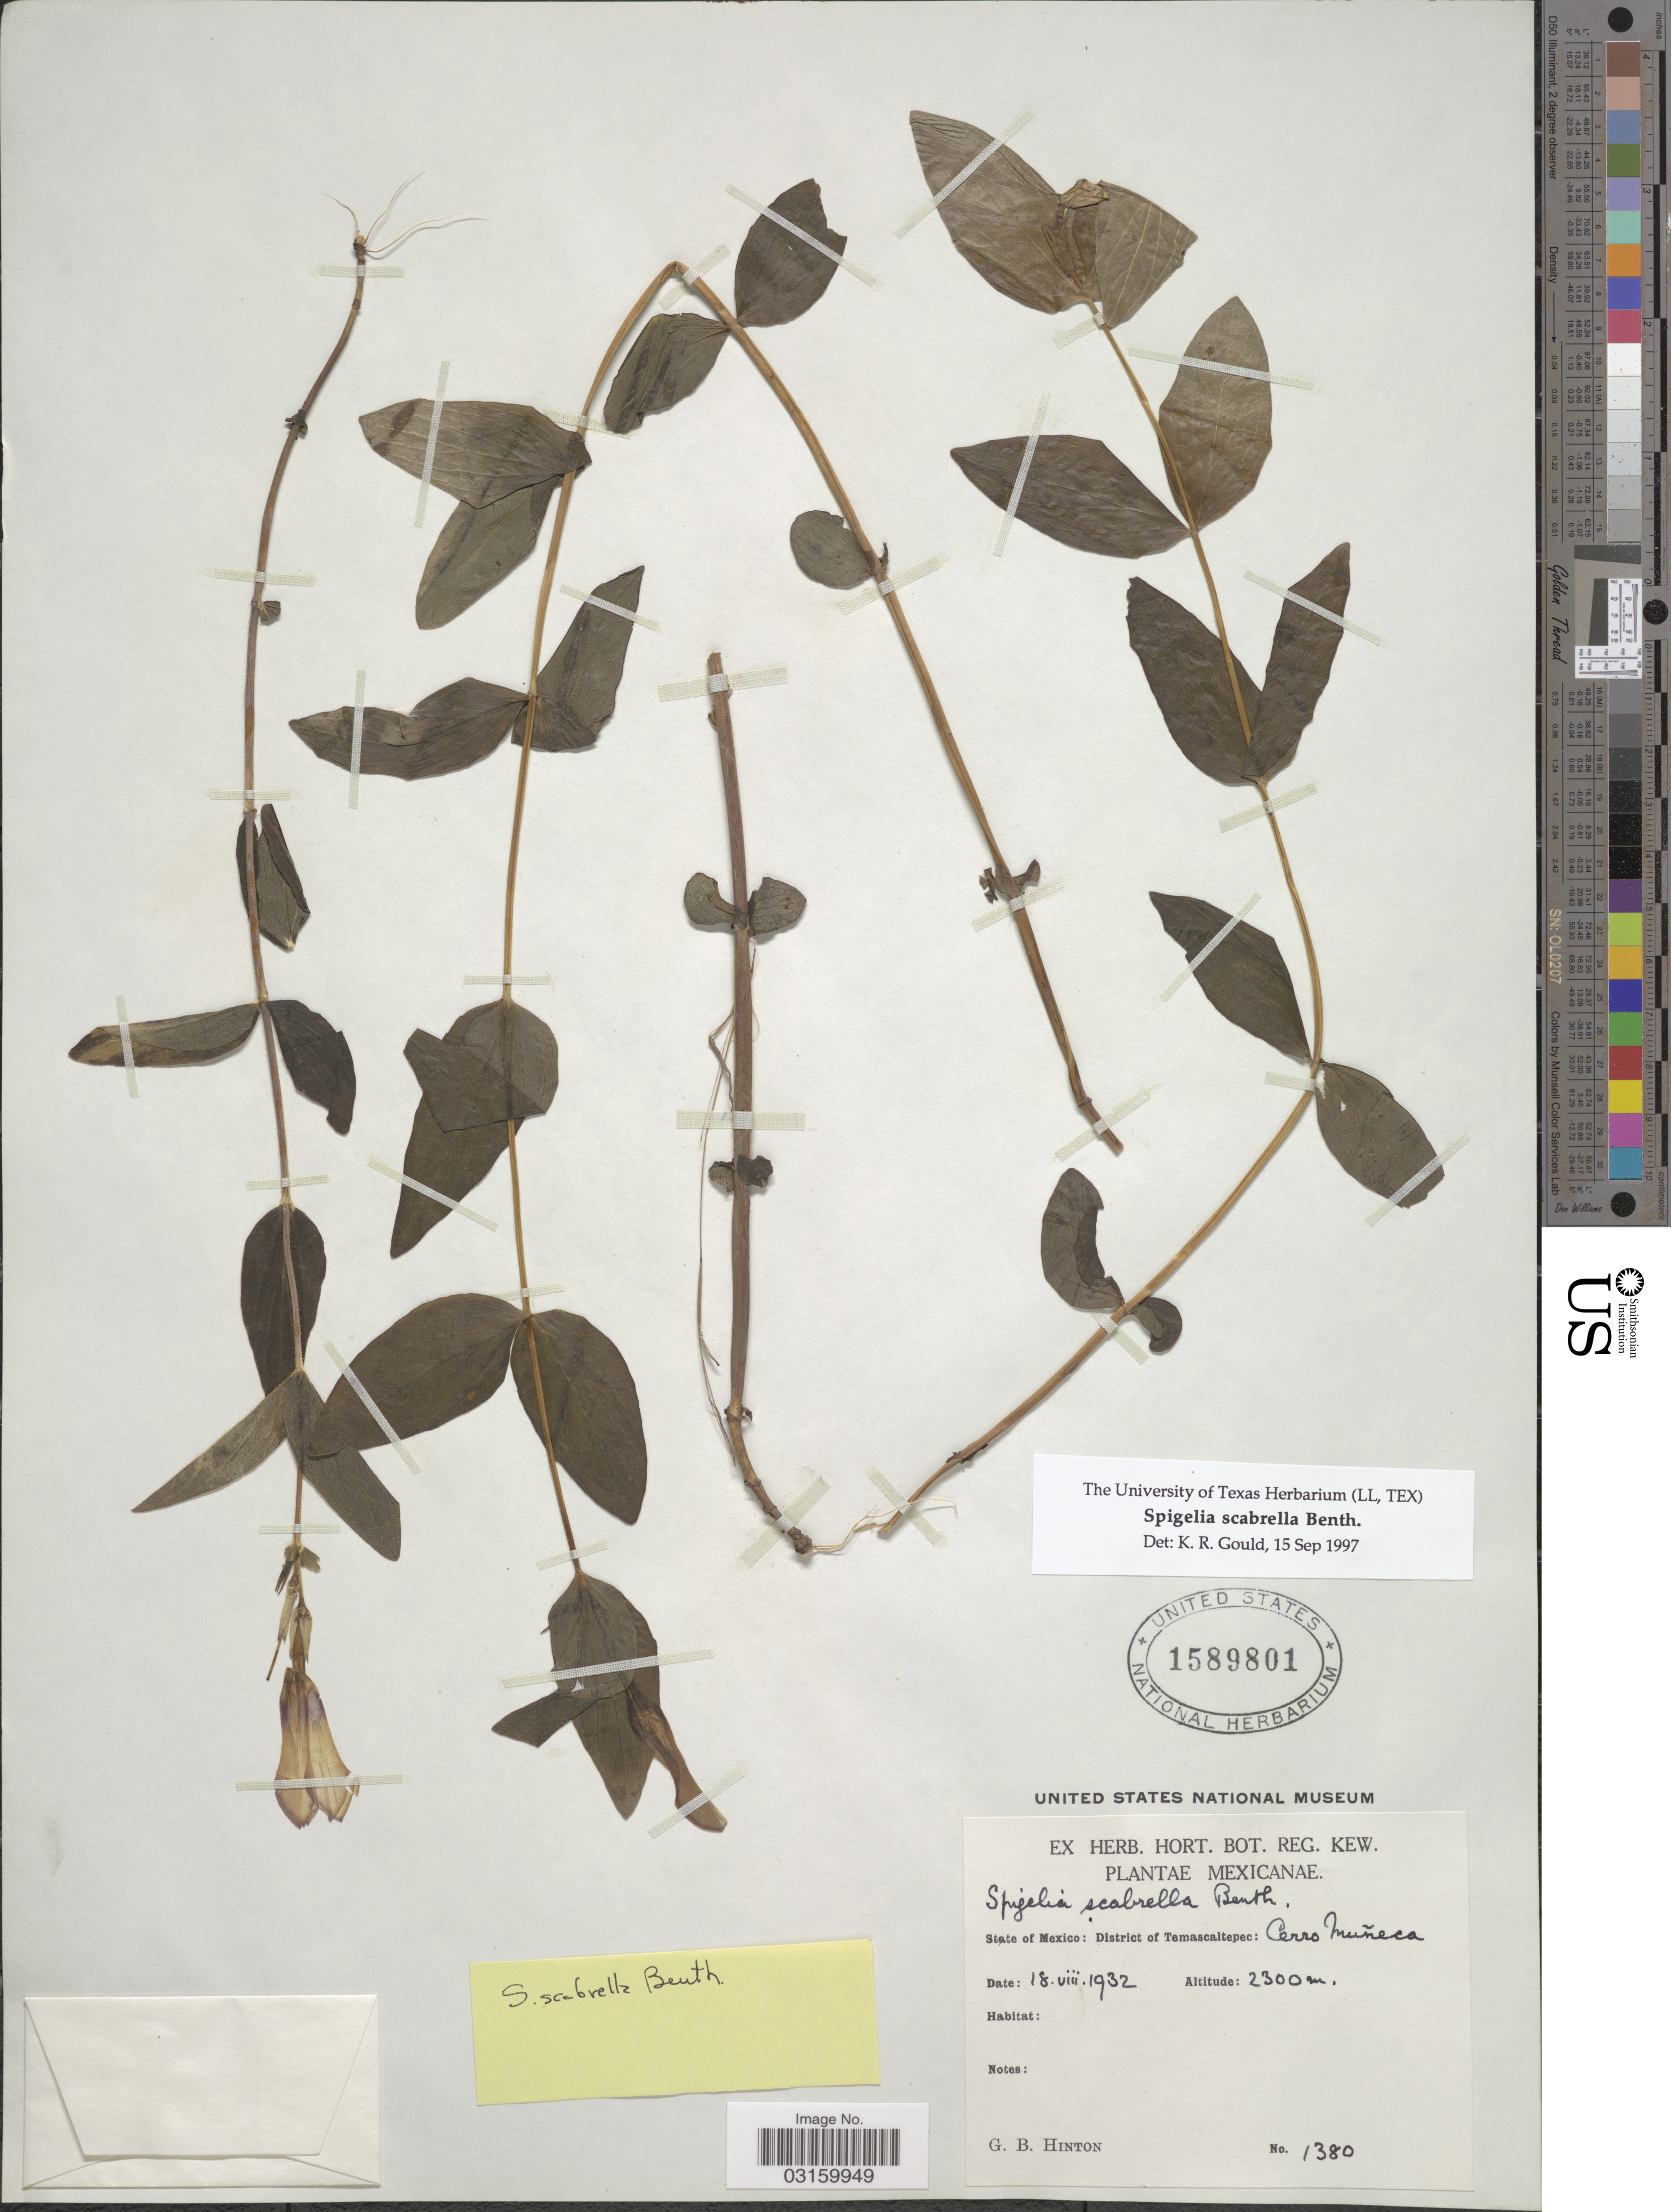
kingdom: Plantae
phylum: Tracheophyta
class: Magnoliopsida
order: Gentianales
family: Loganiaceae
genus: Spigelia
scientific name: Spigelia scabrella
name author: Benth.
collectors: G. B. Hinton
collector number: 1380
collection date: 1932-08-18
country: Mexico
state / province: México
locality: District of Temascaltepec: Cerro Muñeca.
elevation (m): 2300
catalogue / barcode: US 1589801